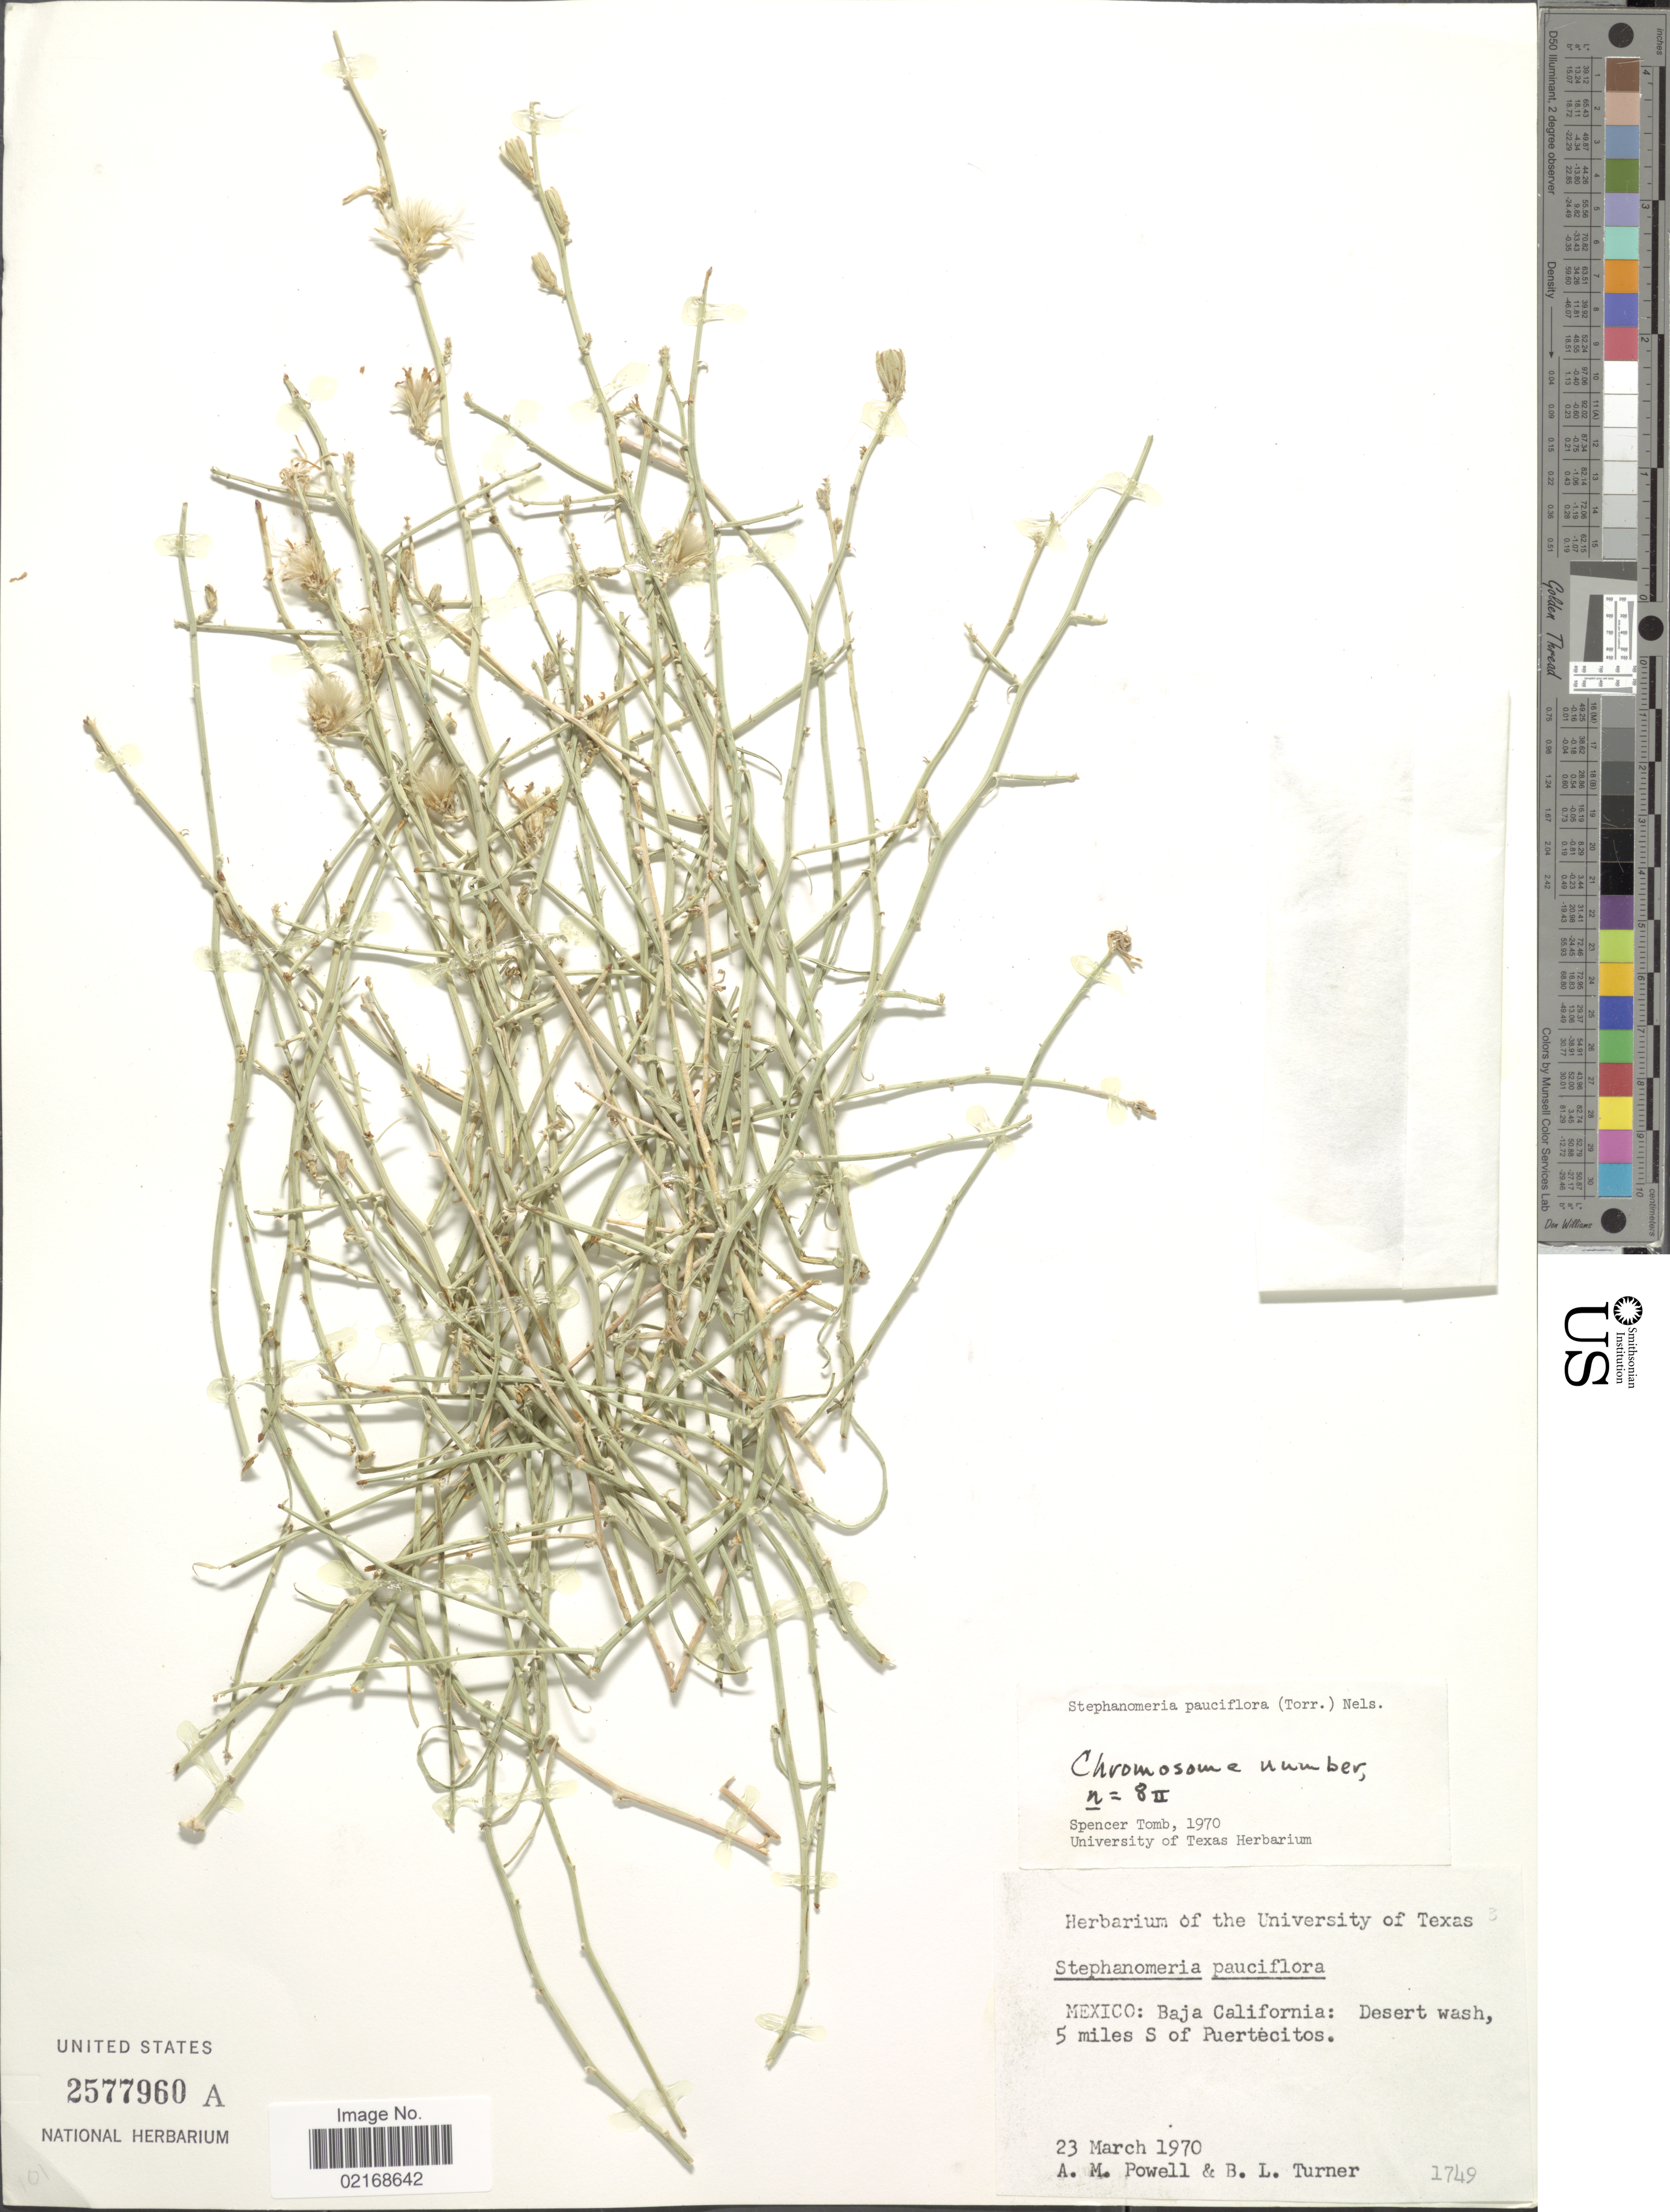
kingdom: Plantae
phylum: Tracheophyta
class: Magnoliopsida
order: Asterales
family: Asteraceae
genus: Stephanomeria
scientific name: Stephanomeria pauciflora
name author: (Torr.) A. Nelson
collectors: A. M. Powell & B. L. Turner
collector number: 1749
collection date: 1970-03-23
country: Mexico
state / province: Baja California Norte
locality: Desert wash, 5 miles S of Puertecitos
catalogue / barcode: US 2577960A